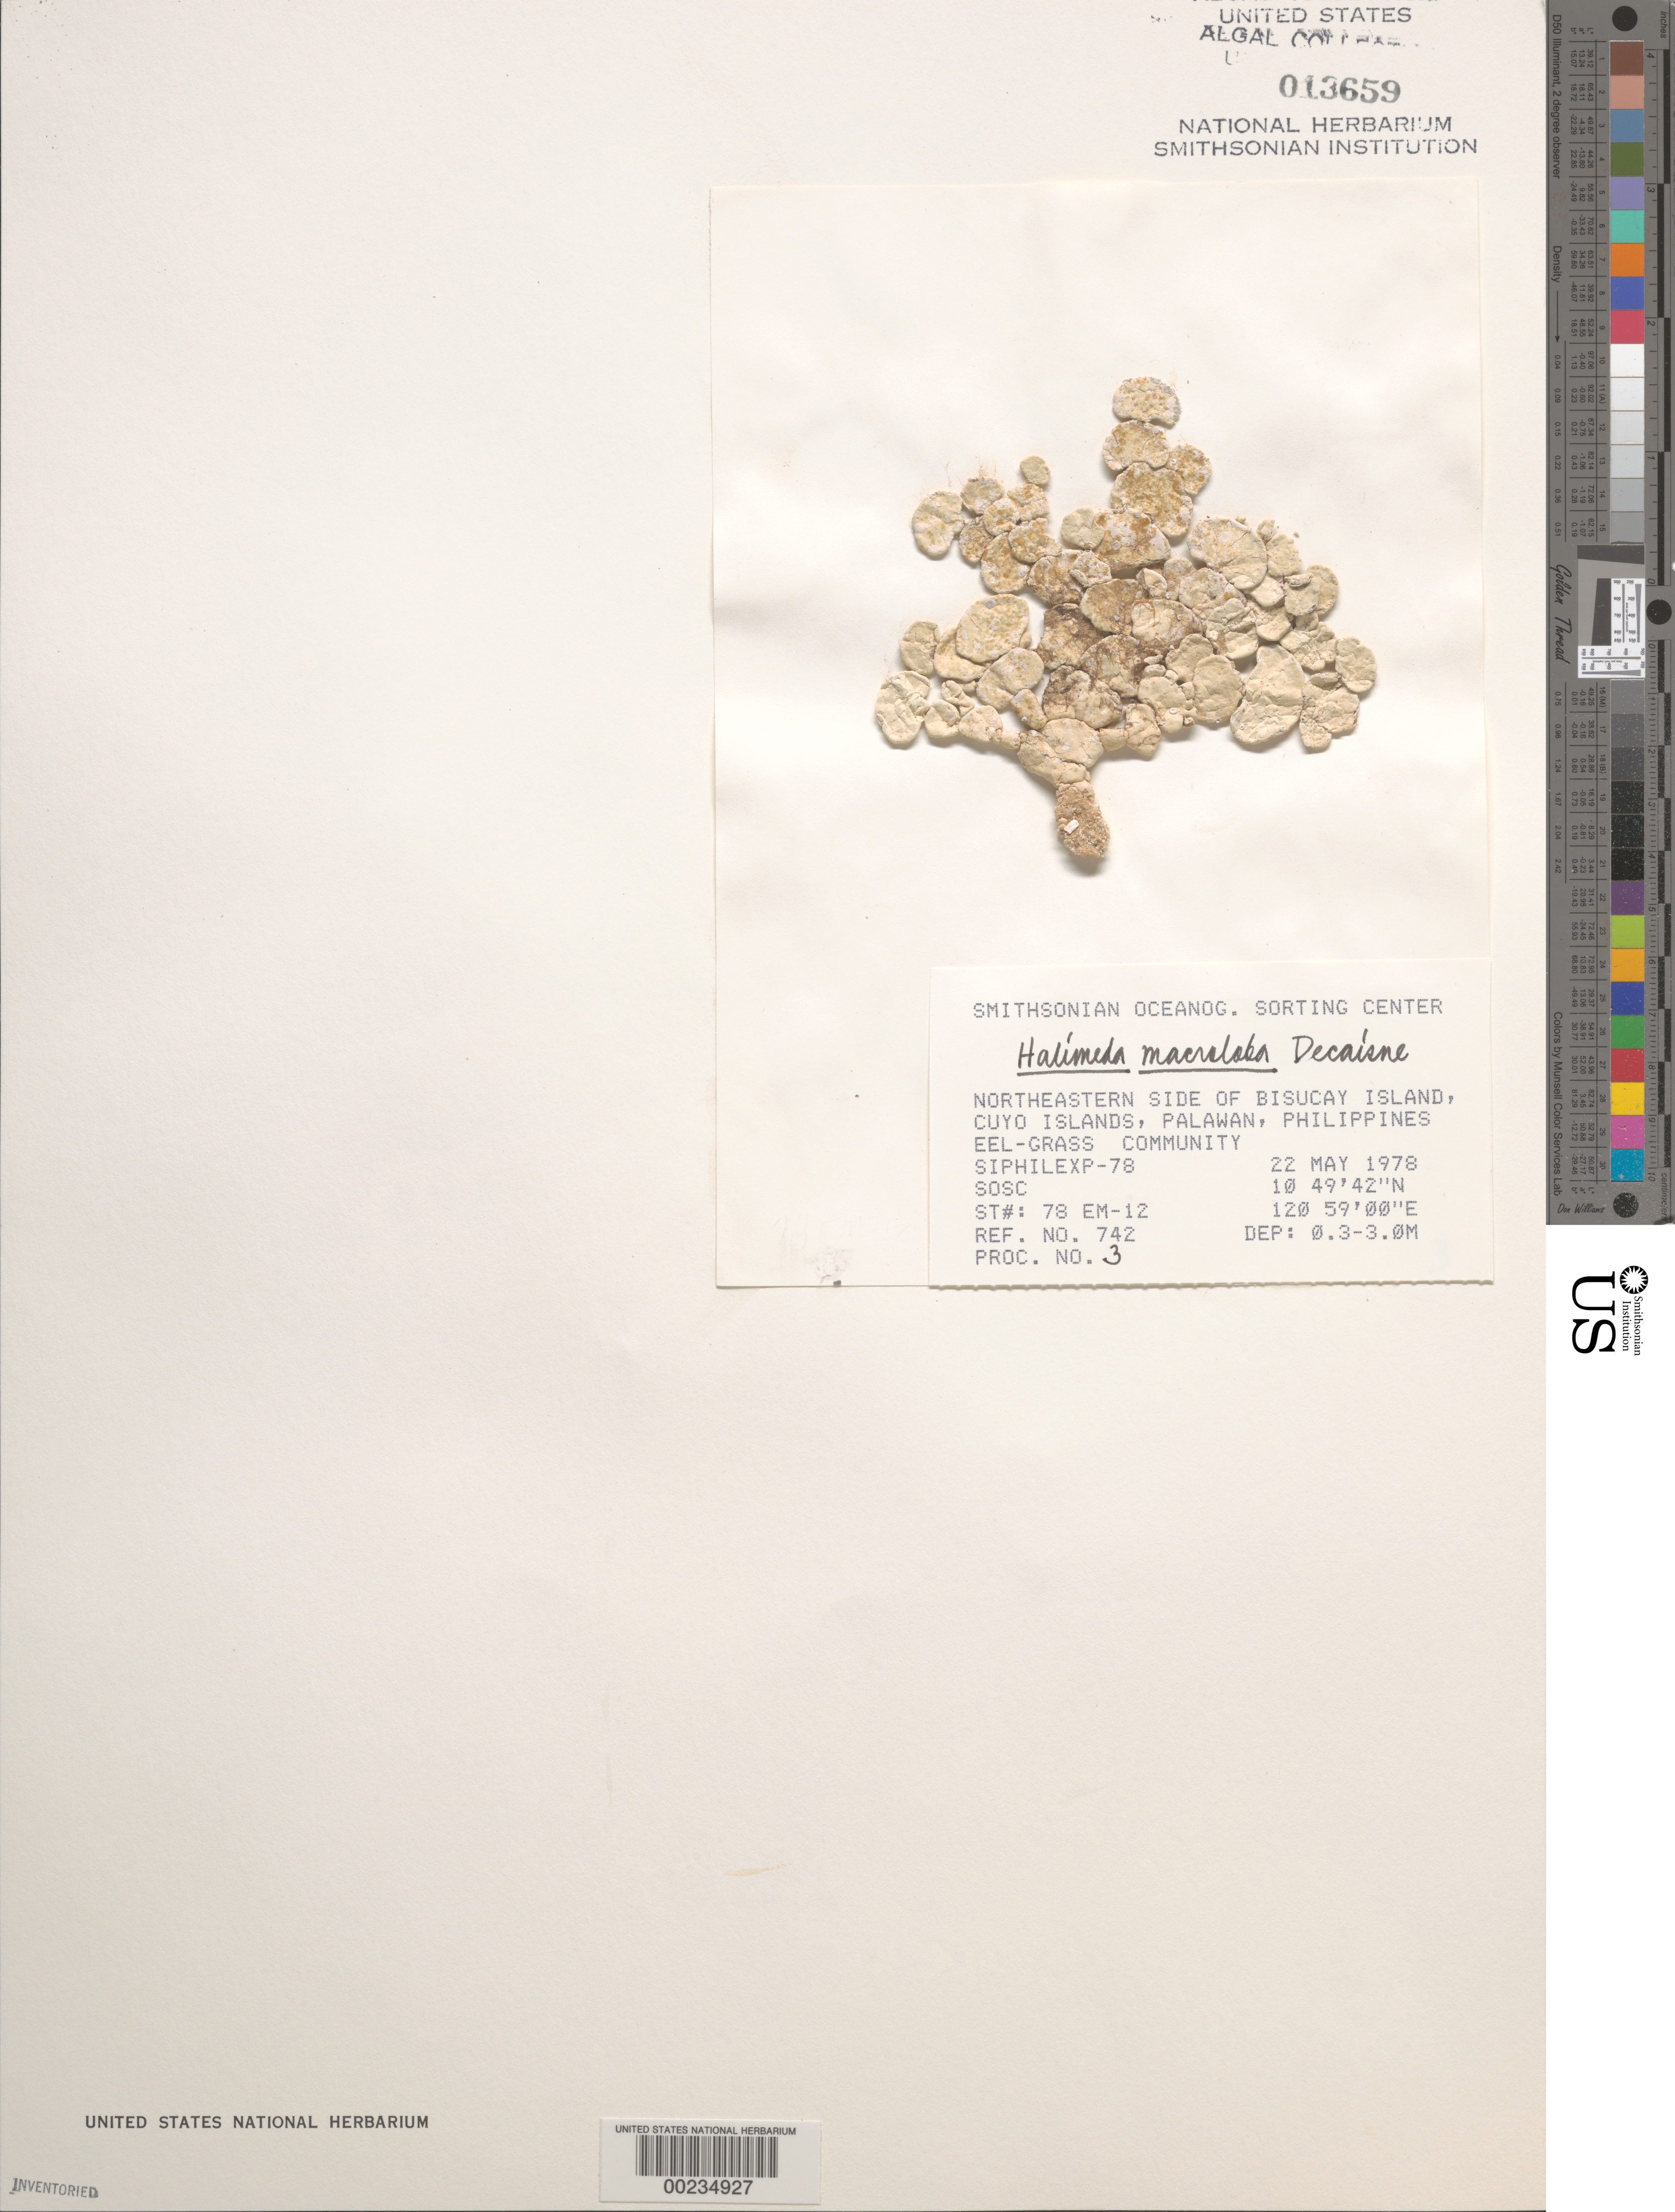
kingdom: Plantae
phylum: Chlorophyta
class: Ulvophyceae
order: Bryopsidales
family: Halimedaceae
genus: Halimeda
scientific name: Halimeda macroloba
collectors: SOSC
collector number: Station 78 Em-12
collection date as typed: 22 May 1978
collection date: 1978-05-22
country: Philippines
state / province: Mimaropa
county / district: Palawan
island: Bisucay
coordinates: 10 49' 42" N, 120 59' 00" E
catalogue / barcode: US 13659